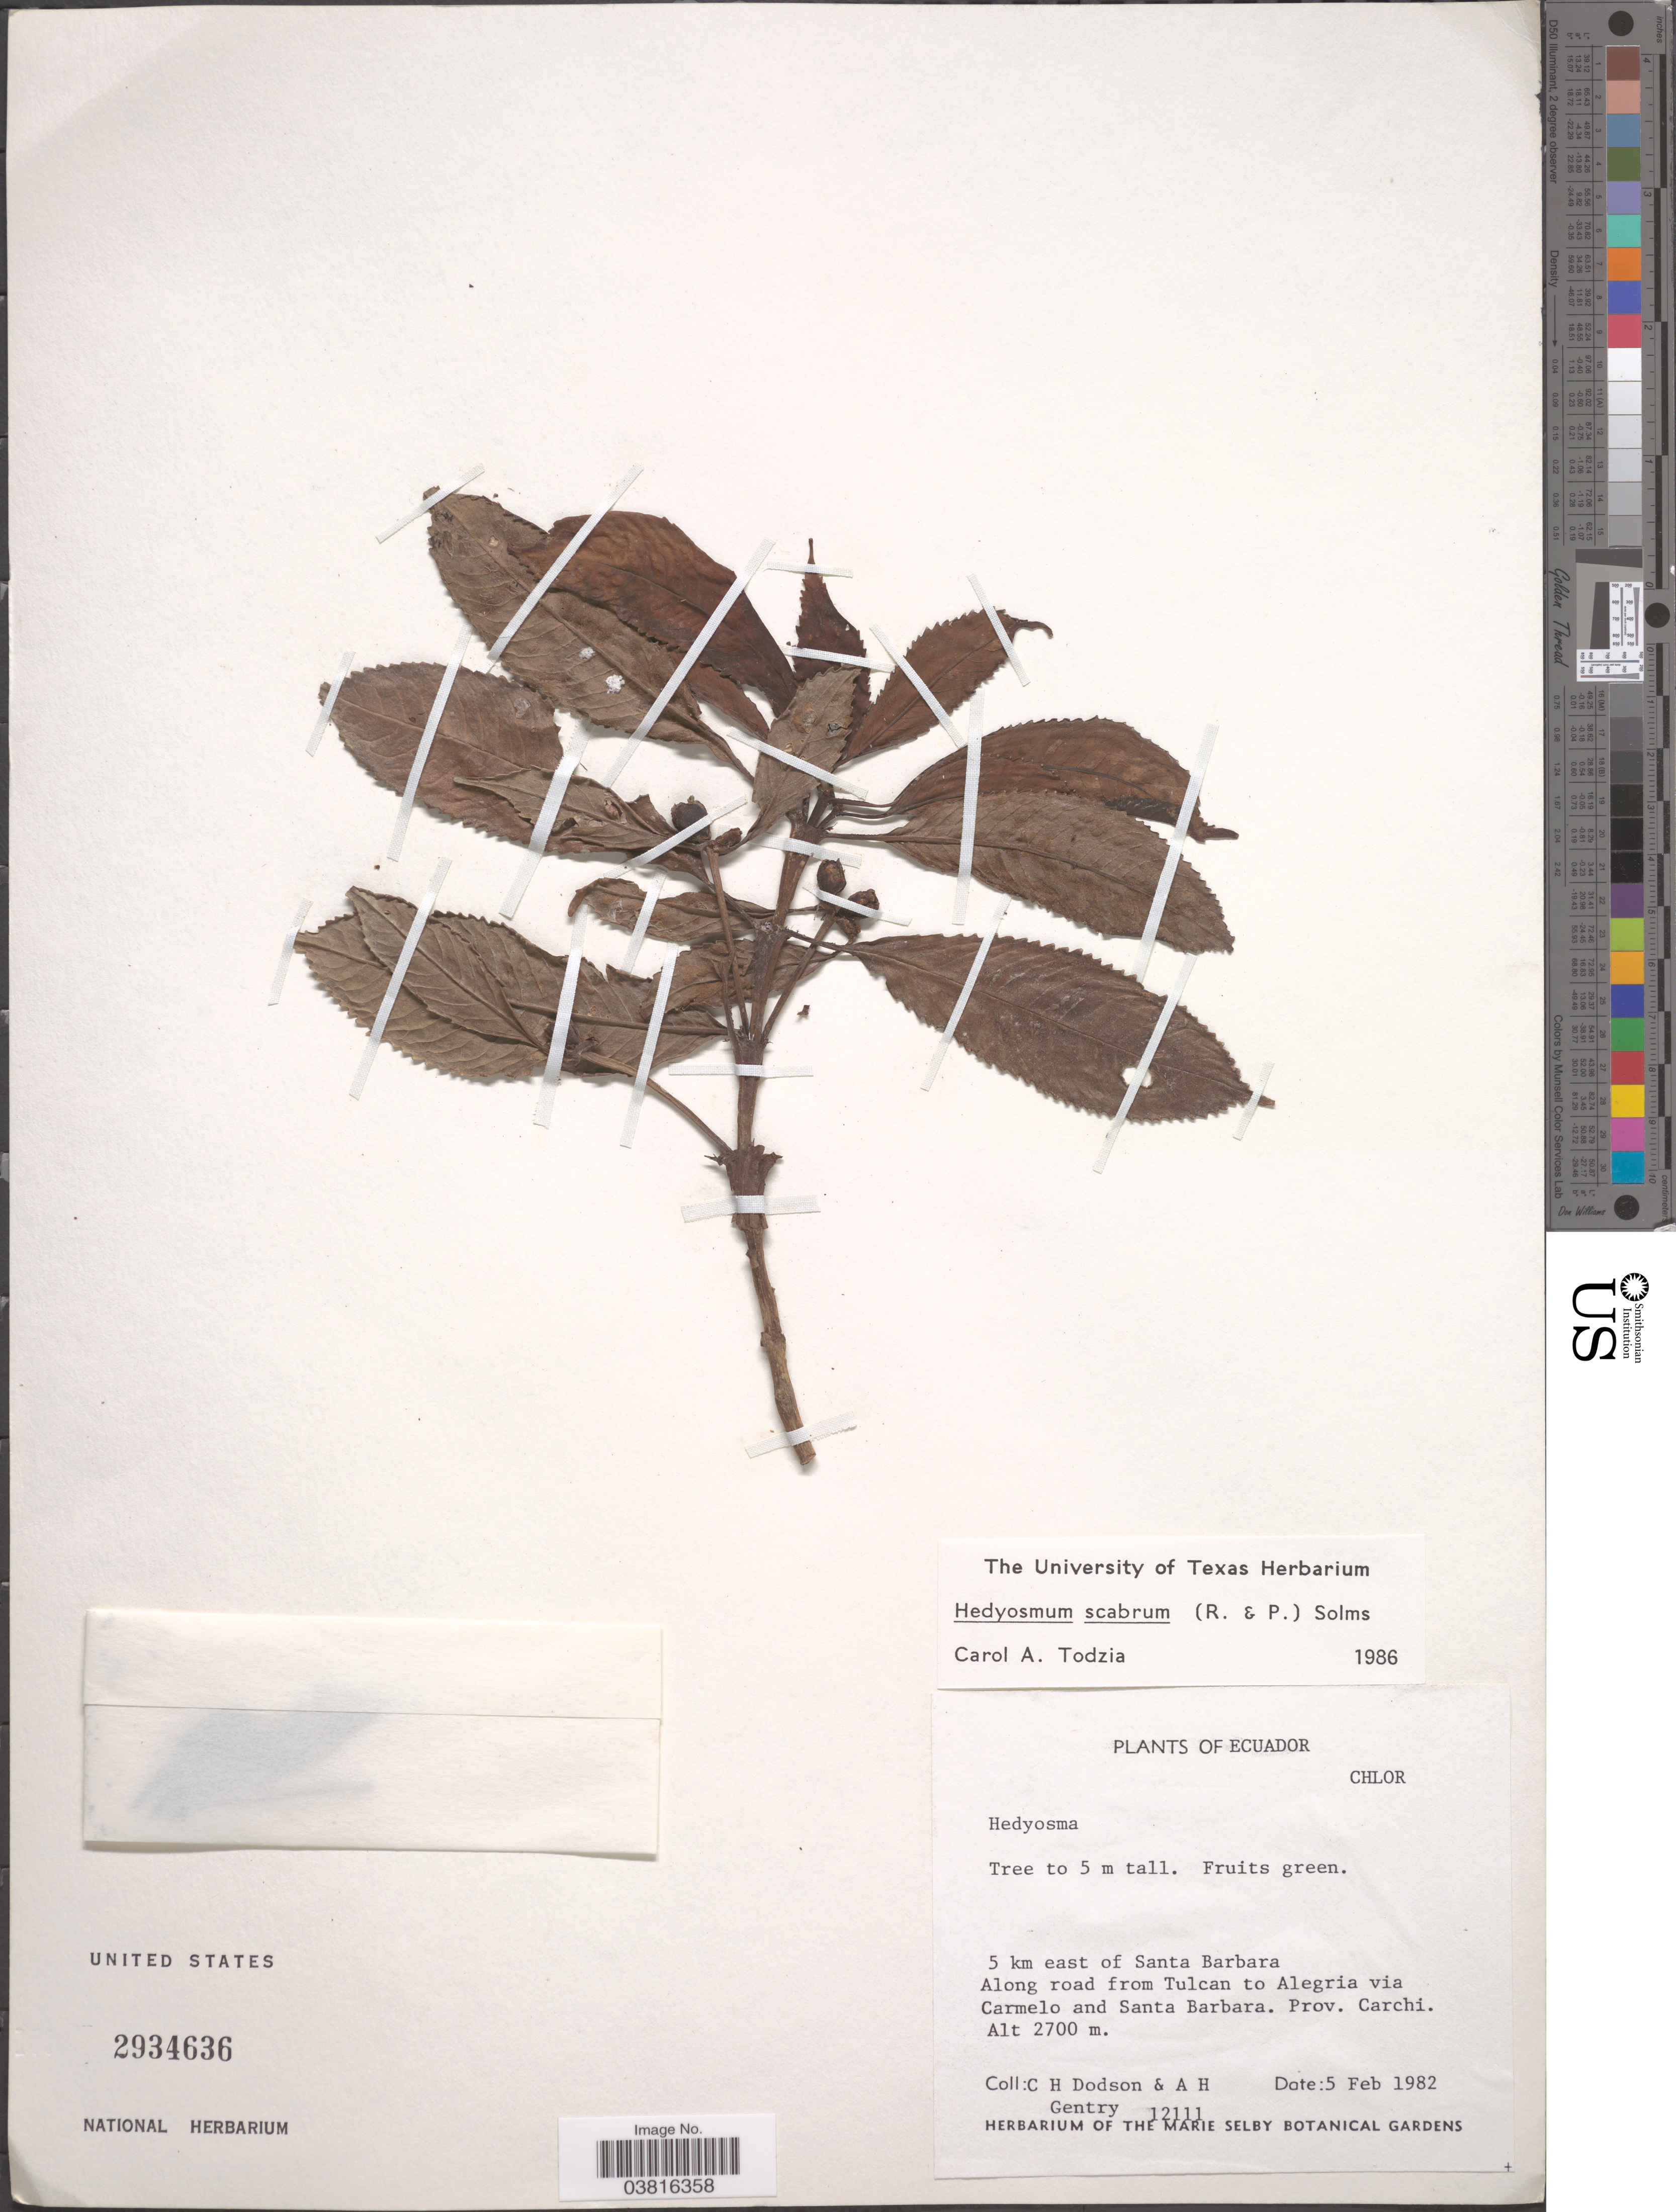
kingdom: Plantae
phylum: Tracheophyta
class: Magnoliopsida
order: Chloranthales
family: Chloranthaceae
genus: Hedyosmum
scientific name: Hedyosmum scabrum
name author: Solms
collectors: C. H. Dodson & A. H. Gentry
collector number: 12111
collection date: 1982-02-05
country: Ecuador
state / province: Carchi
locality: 5 km east of Santa Barbara, Along road from Tulcan to Alegria via Carmelo and Santa Barbara.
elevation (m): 2700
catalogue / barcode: US 2934636